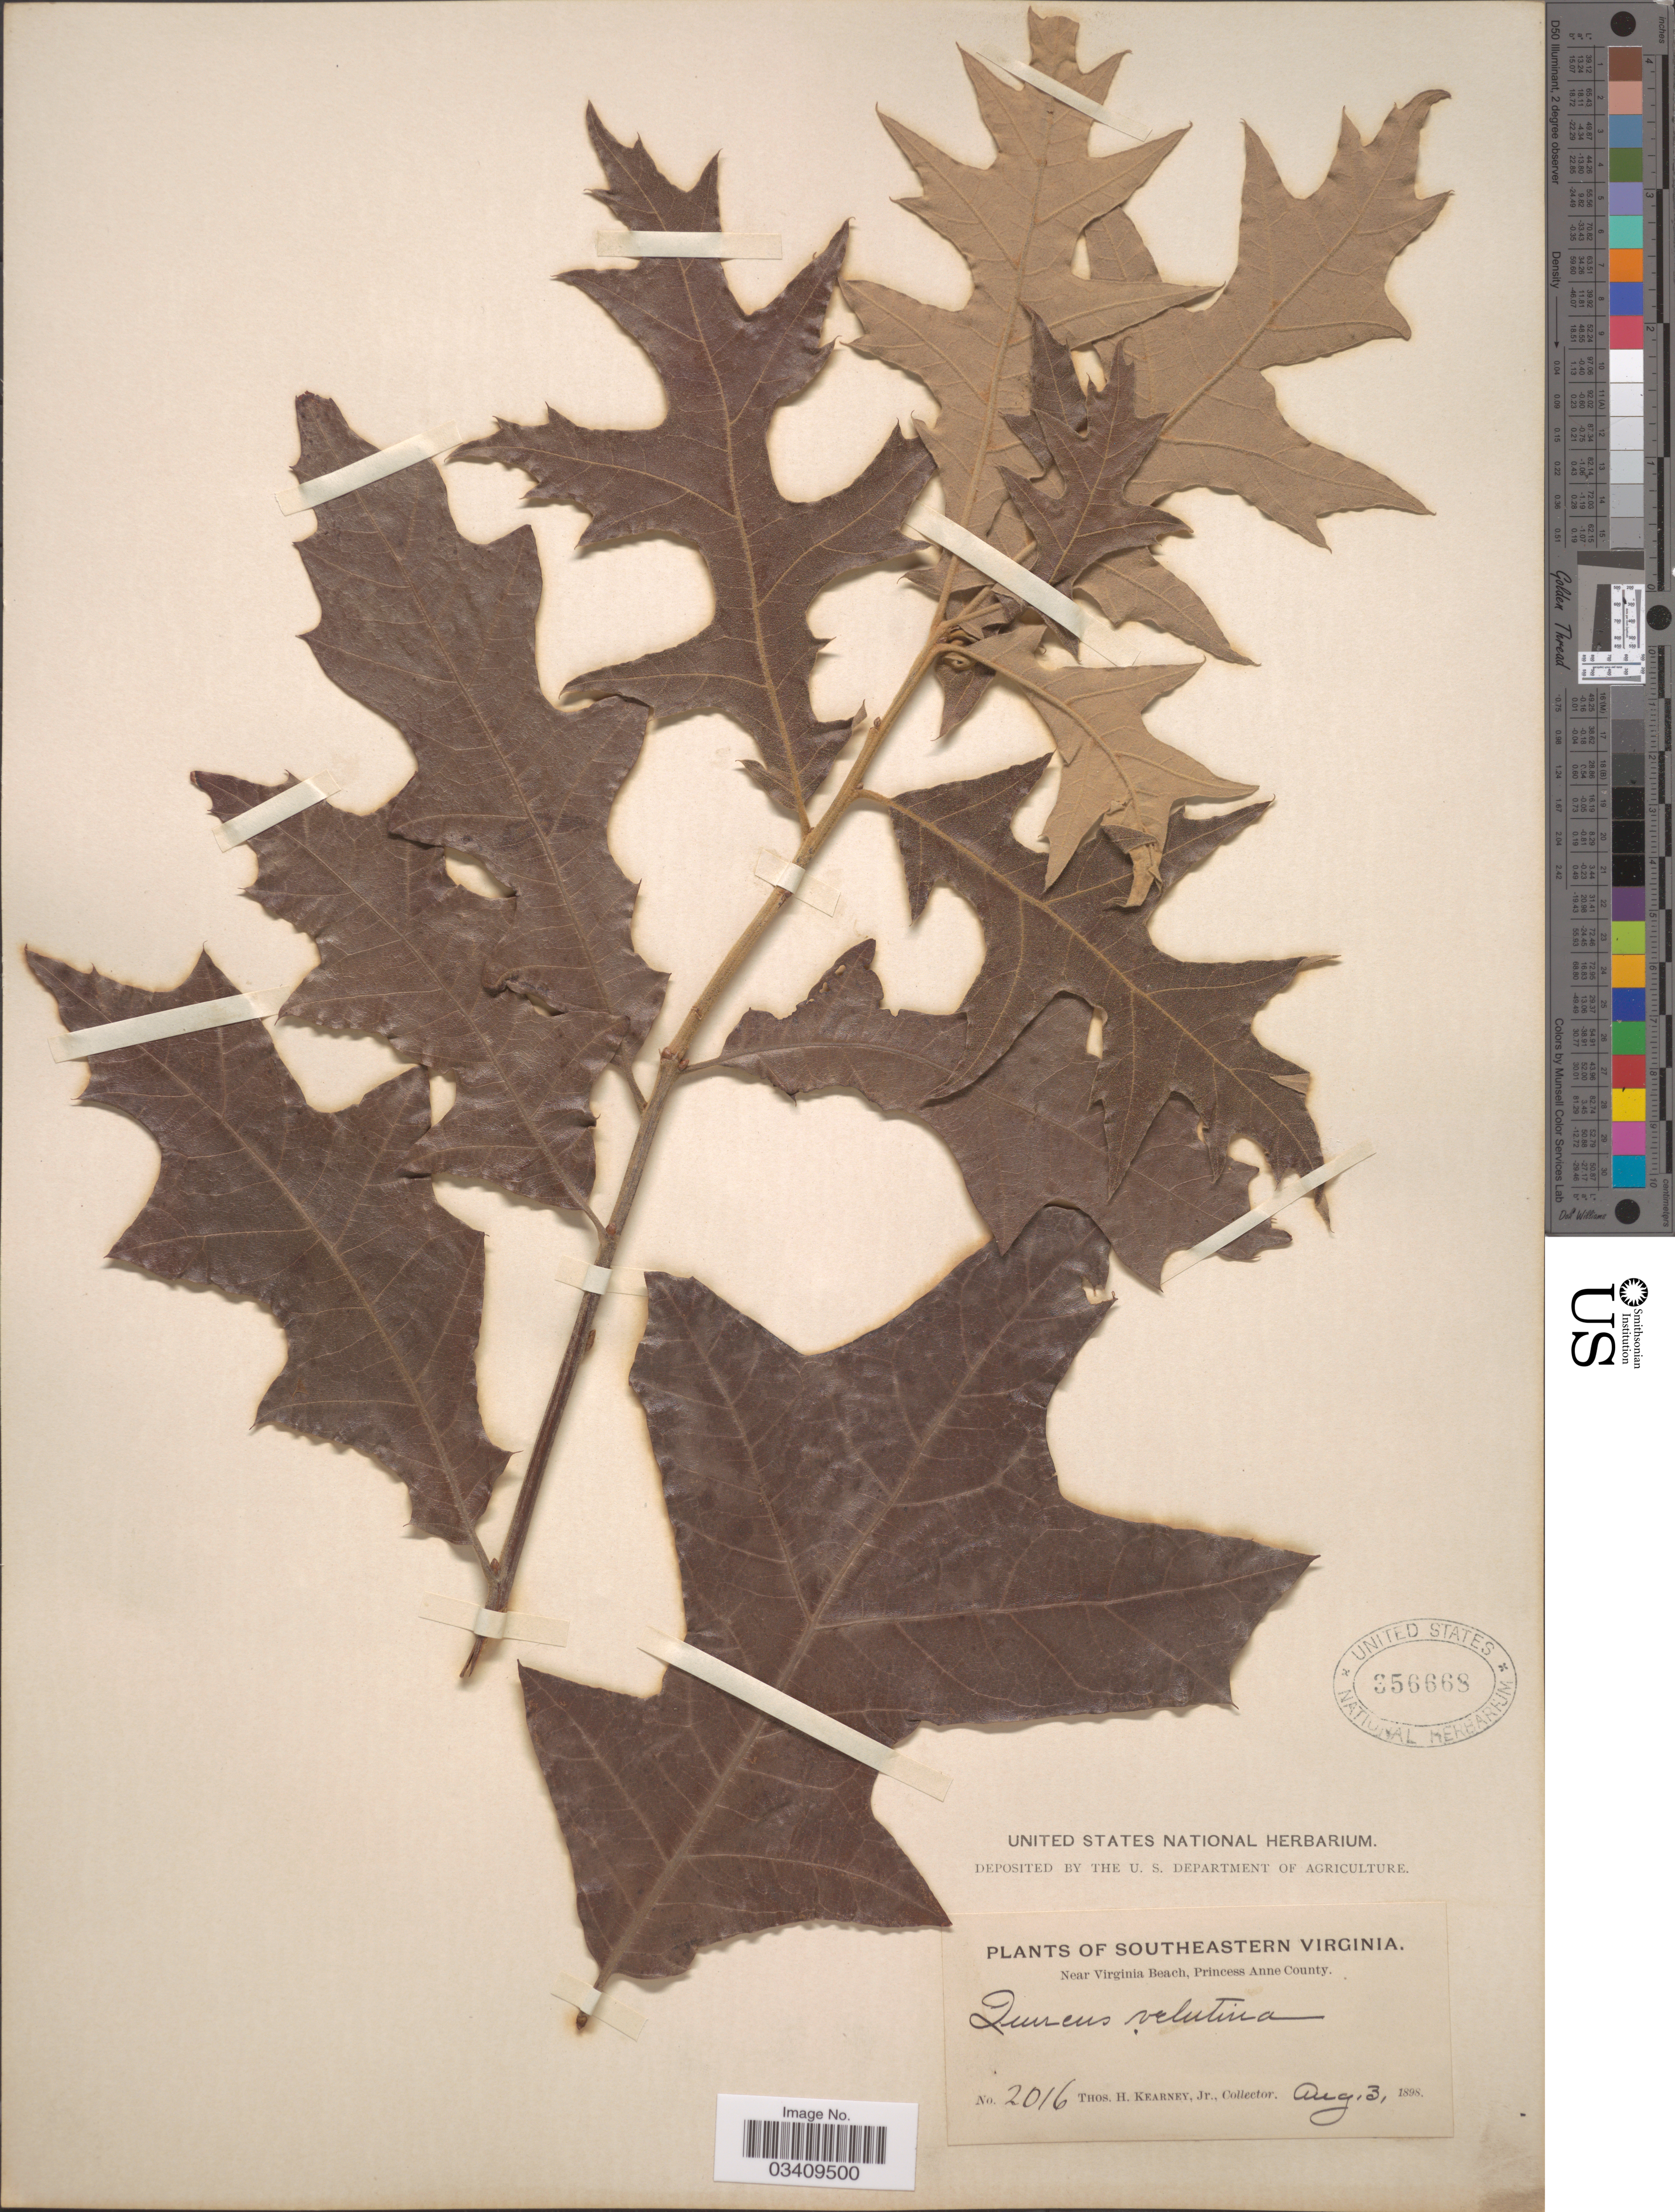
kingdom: Plantae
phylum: Tracheophyta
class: Magnoliopsida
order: Fagales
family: Fagaceae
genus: Quercus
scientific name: Quercus velutina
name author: Lam.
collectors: T. H. Kearney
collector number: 2016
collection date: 1898-08-03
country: United States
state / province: Virginia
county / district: City of Virginia Beach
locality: Southeastern Virginia. Near Virginia Beach, Princess Anne (=historic county name) County.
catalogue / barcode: US 356668